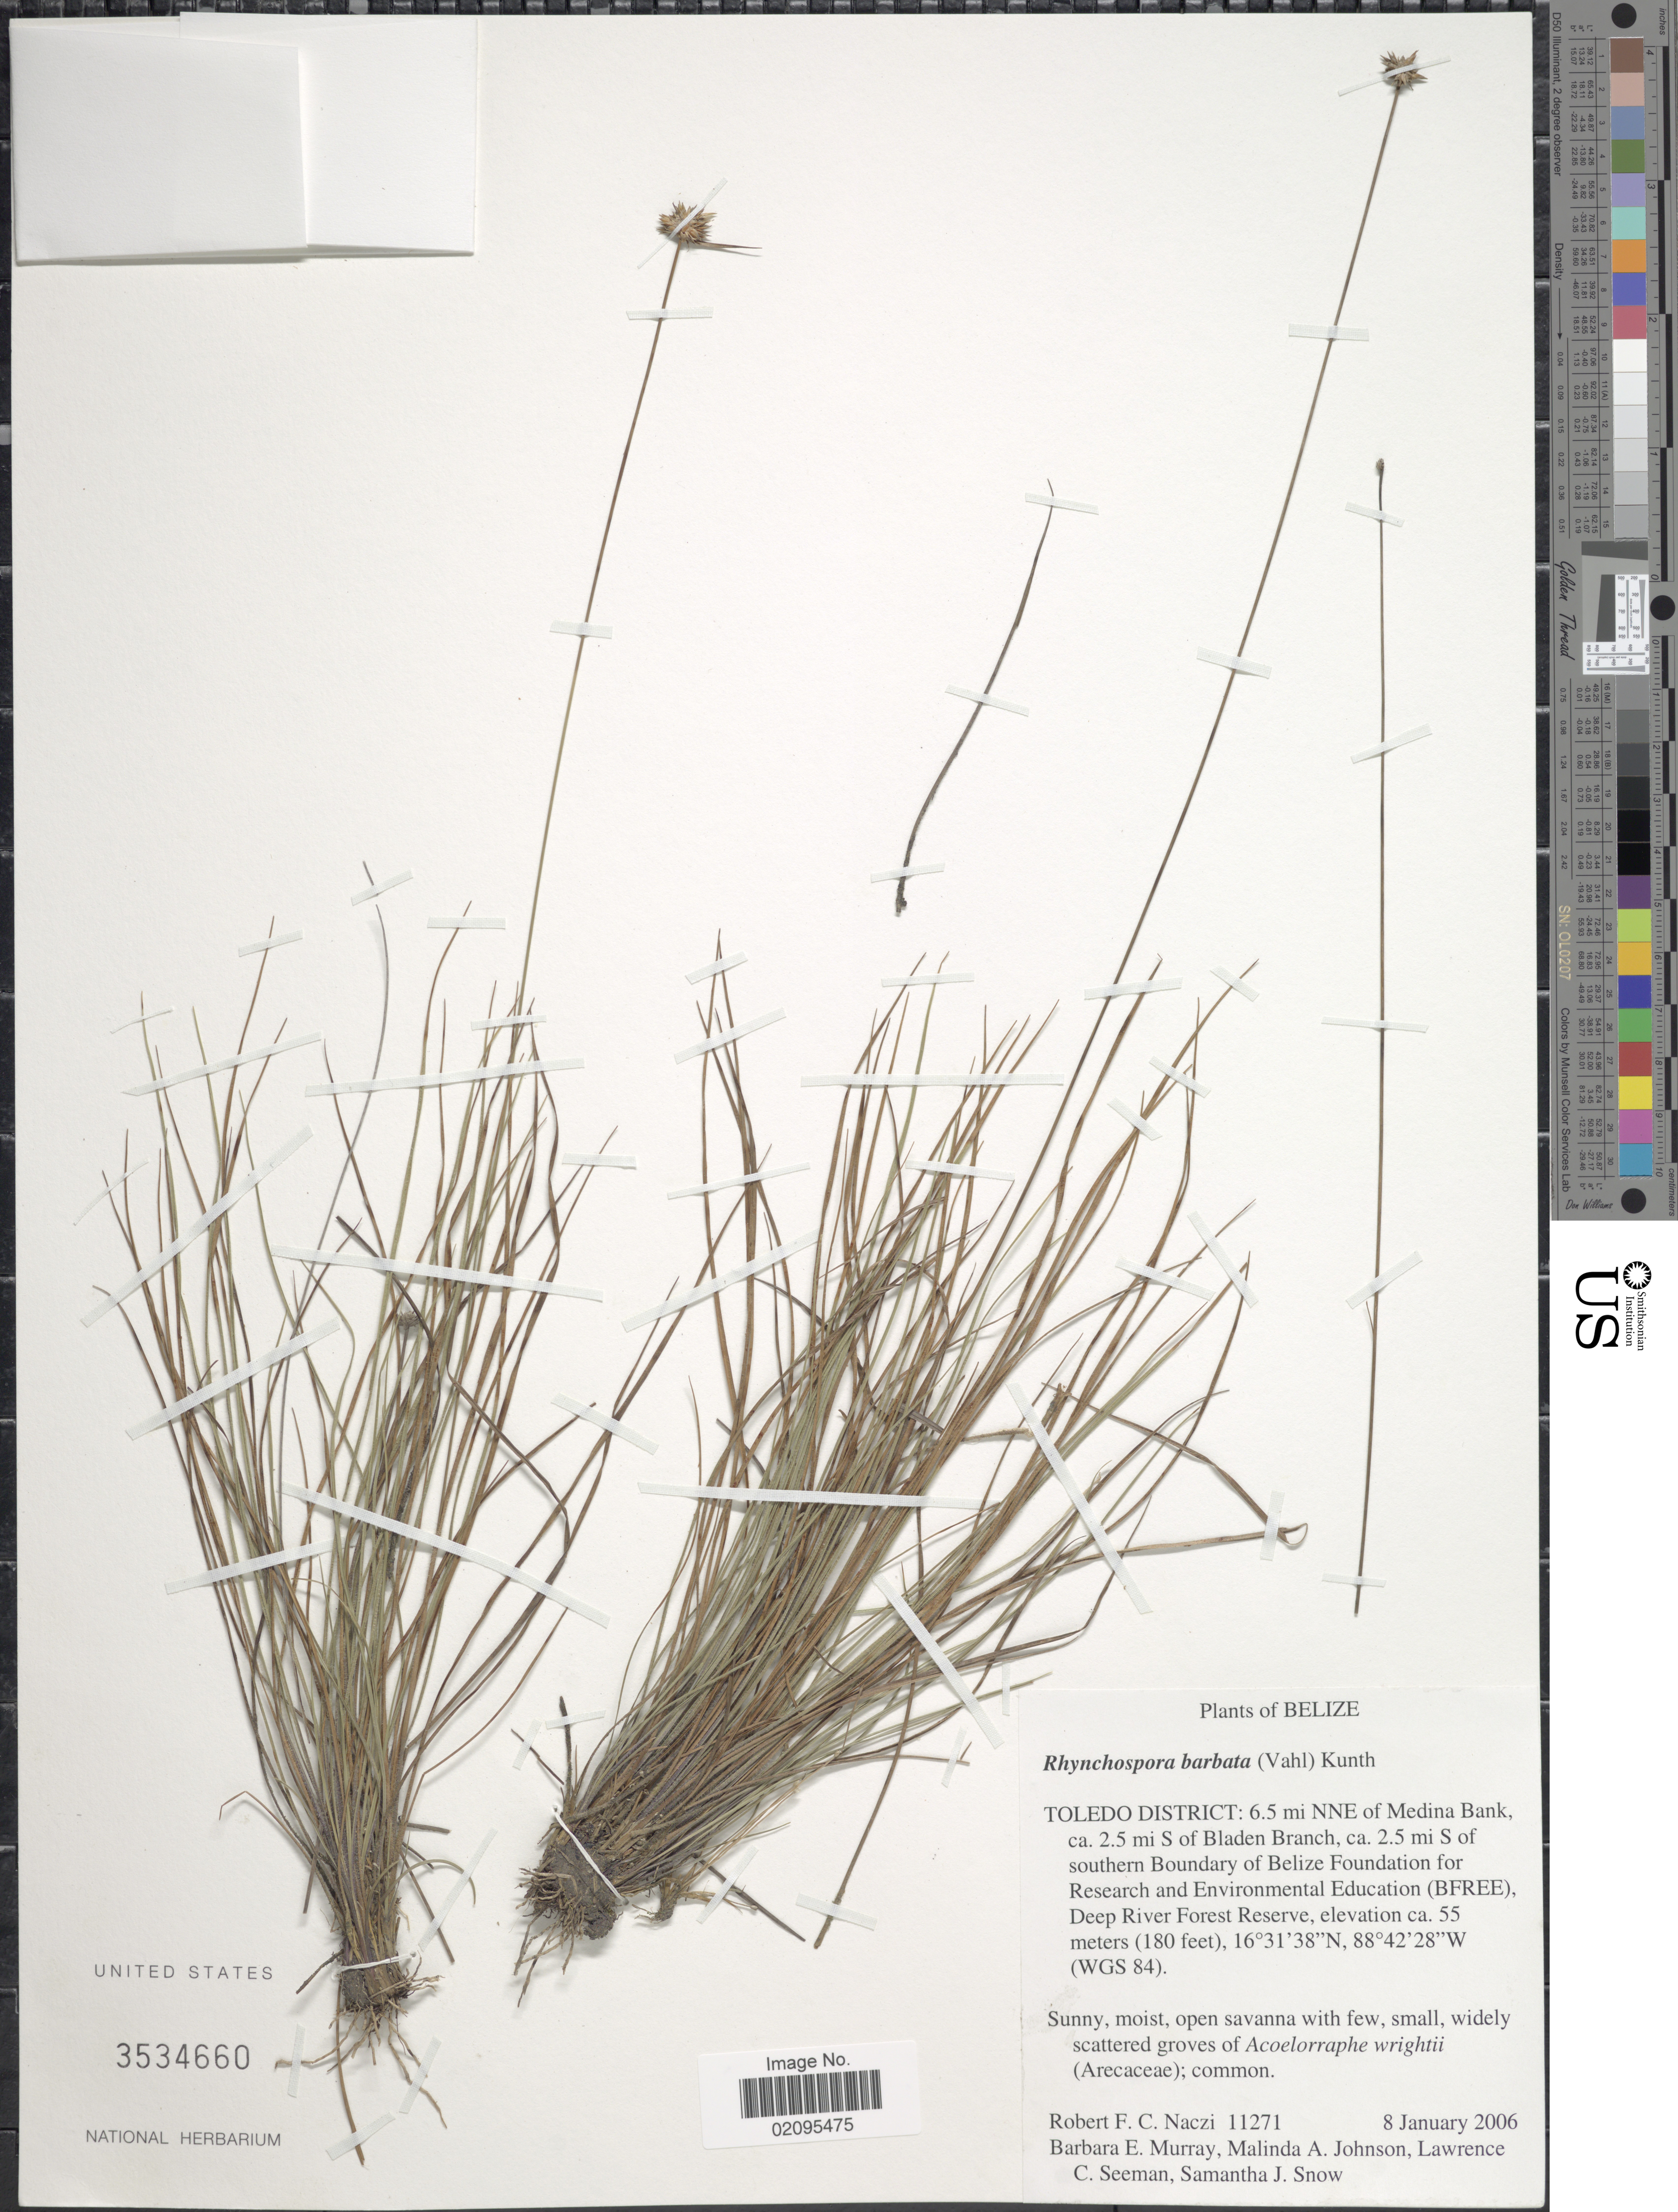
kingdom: Plantae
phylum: Tracheophyta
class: Liliopsida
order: Poales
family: Cyperaceae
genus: Rhynchospora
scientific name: Rhynchospora barbata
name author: (Vahl) Kunth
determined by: Alves, K.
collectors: R. F. C. Naczi, B. Murray, M. A. Johnson, L. Seeman & S. Snow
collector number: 11271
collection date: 2006-01-08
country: Belize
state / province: Toledo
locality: Toledo District: 6.5 mi NNE of Medina Bank, ca. 2.5 mi S of Bladen Branch, ca. 2.5 mi S of southern Boundary of Belize Foundation for Research and Environmental Education (BFREE), Deep River Forest Reserve, (WGS 84).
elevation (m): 55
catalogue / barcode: US 3534660